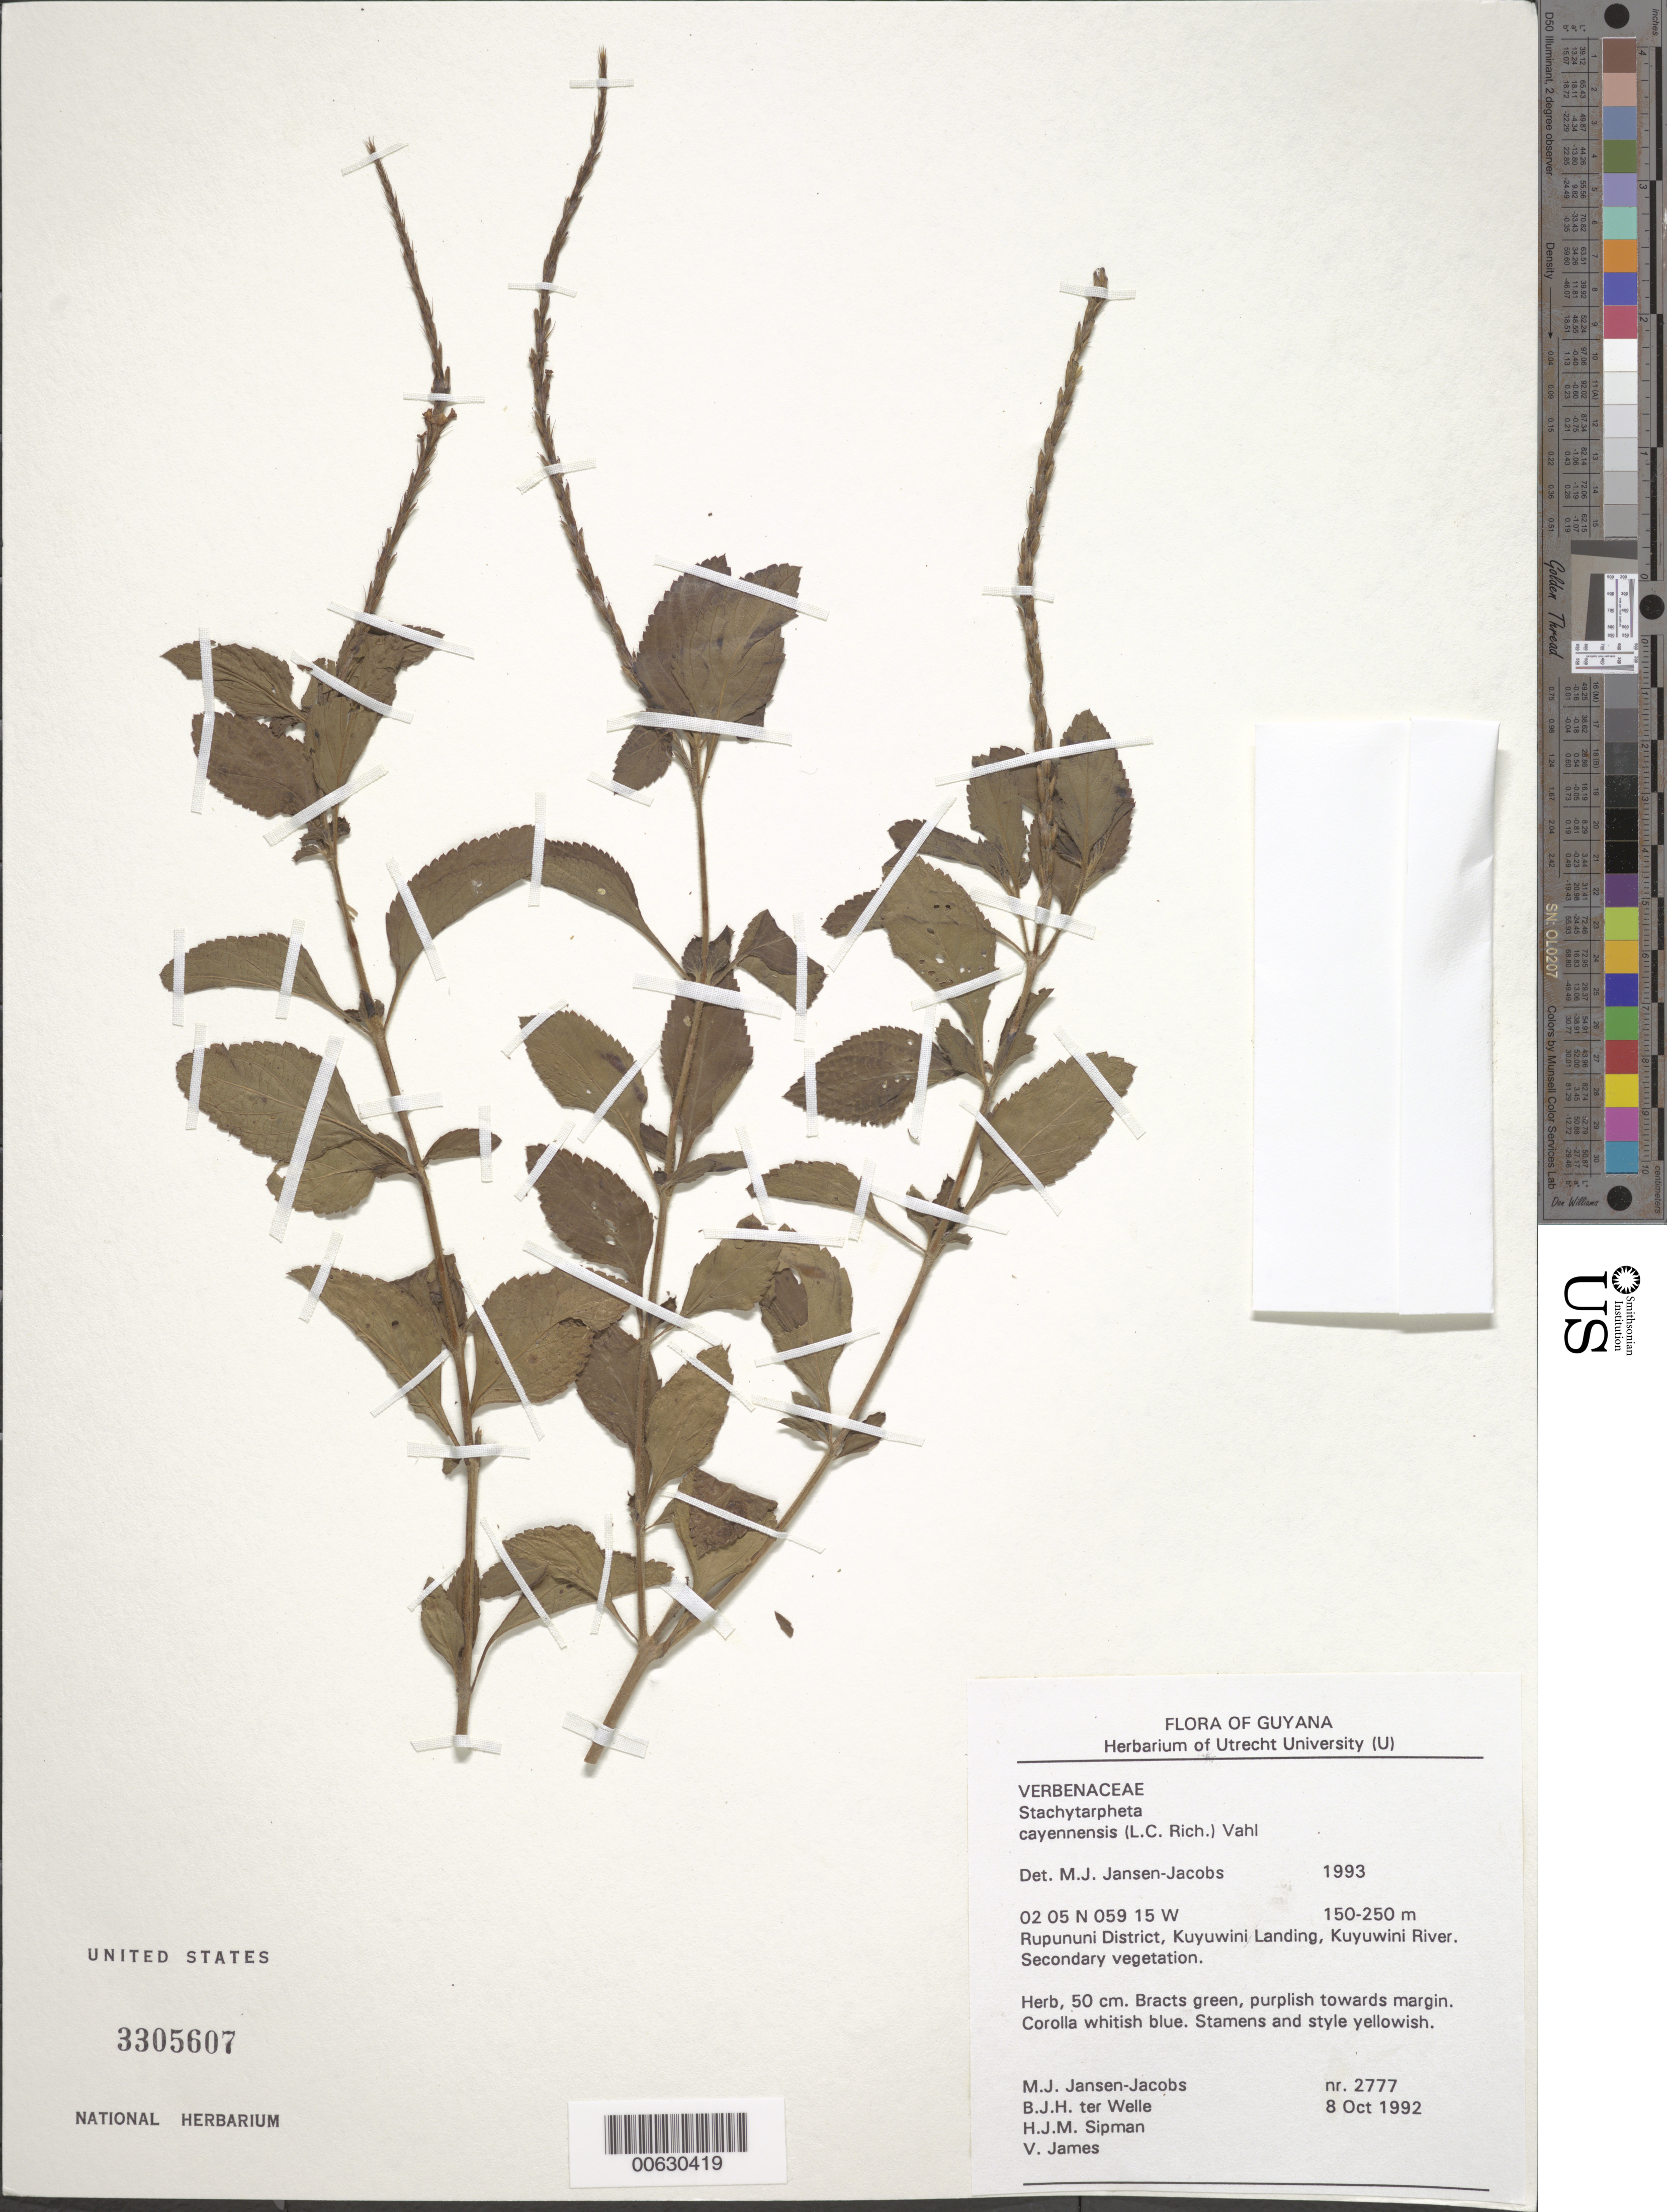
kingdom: Plantae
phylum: Tracheophyta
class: Magnoliopsida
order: Lamiales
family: Verbenaceae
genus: Stachytarpheta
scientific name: Stachytarpheta cayennensis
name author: (Rich.) Vahl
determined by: Jansen-Jacobs, M. J., (U), Nationaal Herbarium Nederland, Utrecht University branch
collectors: M. J. Jansen-Jacobs, B. Welle, H. J. M. Sipman & V. James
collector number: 2777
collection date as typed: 8-Oct-92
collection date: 1992-10-08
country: Guyana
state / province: U. Takutu-U. Essequibo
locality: Kuyuwini Landing, Kuyuwini River, Rupununi District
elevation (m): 150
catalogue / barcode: US 3305607